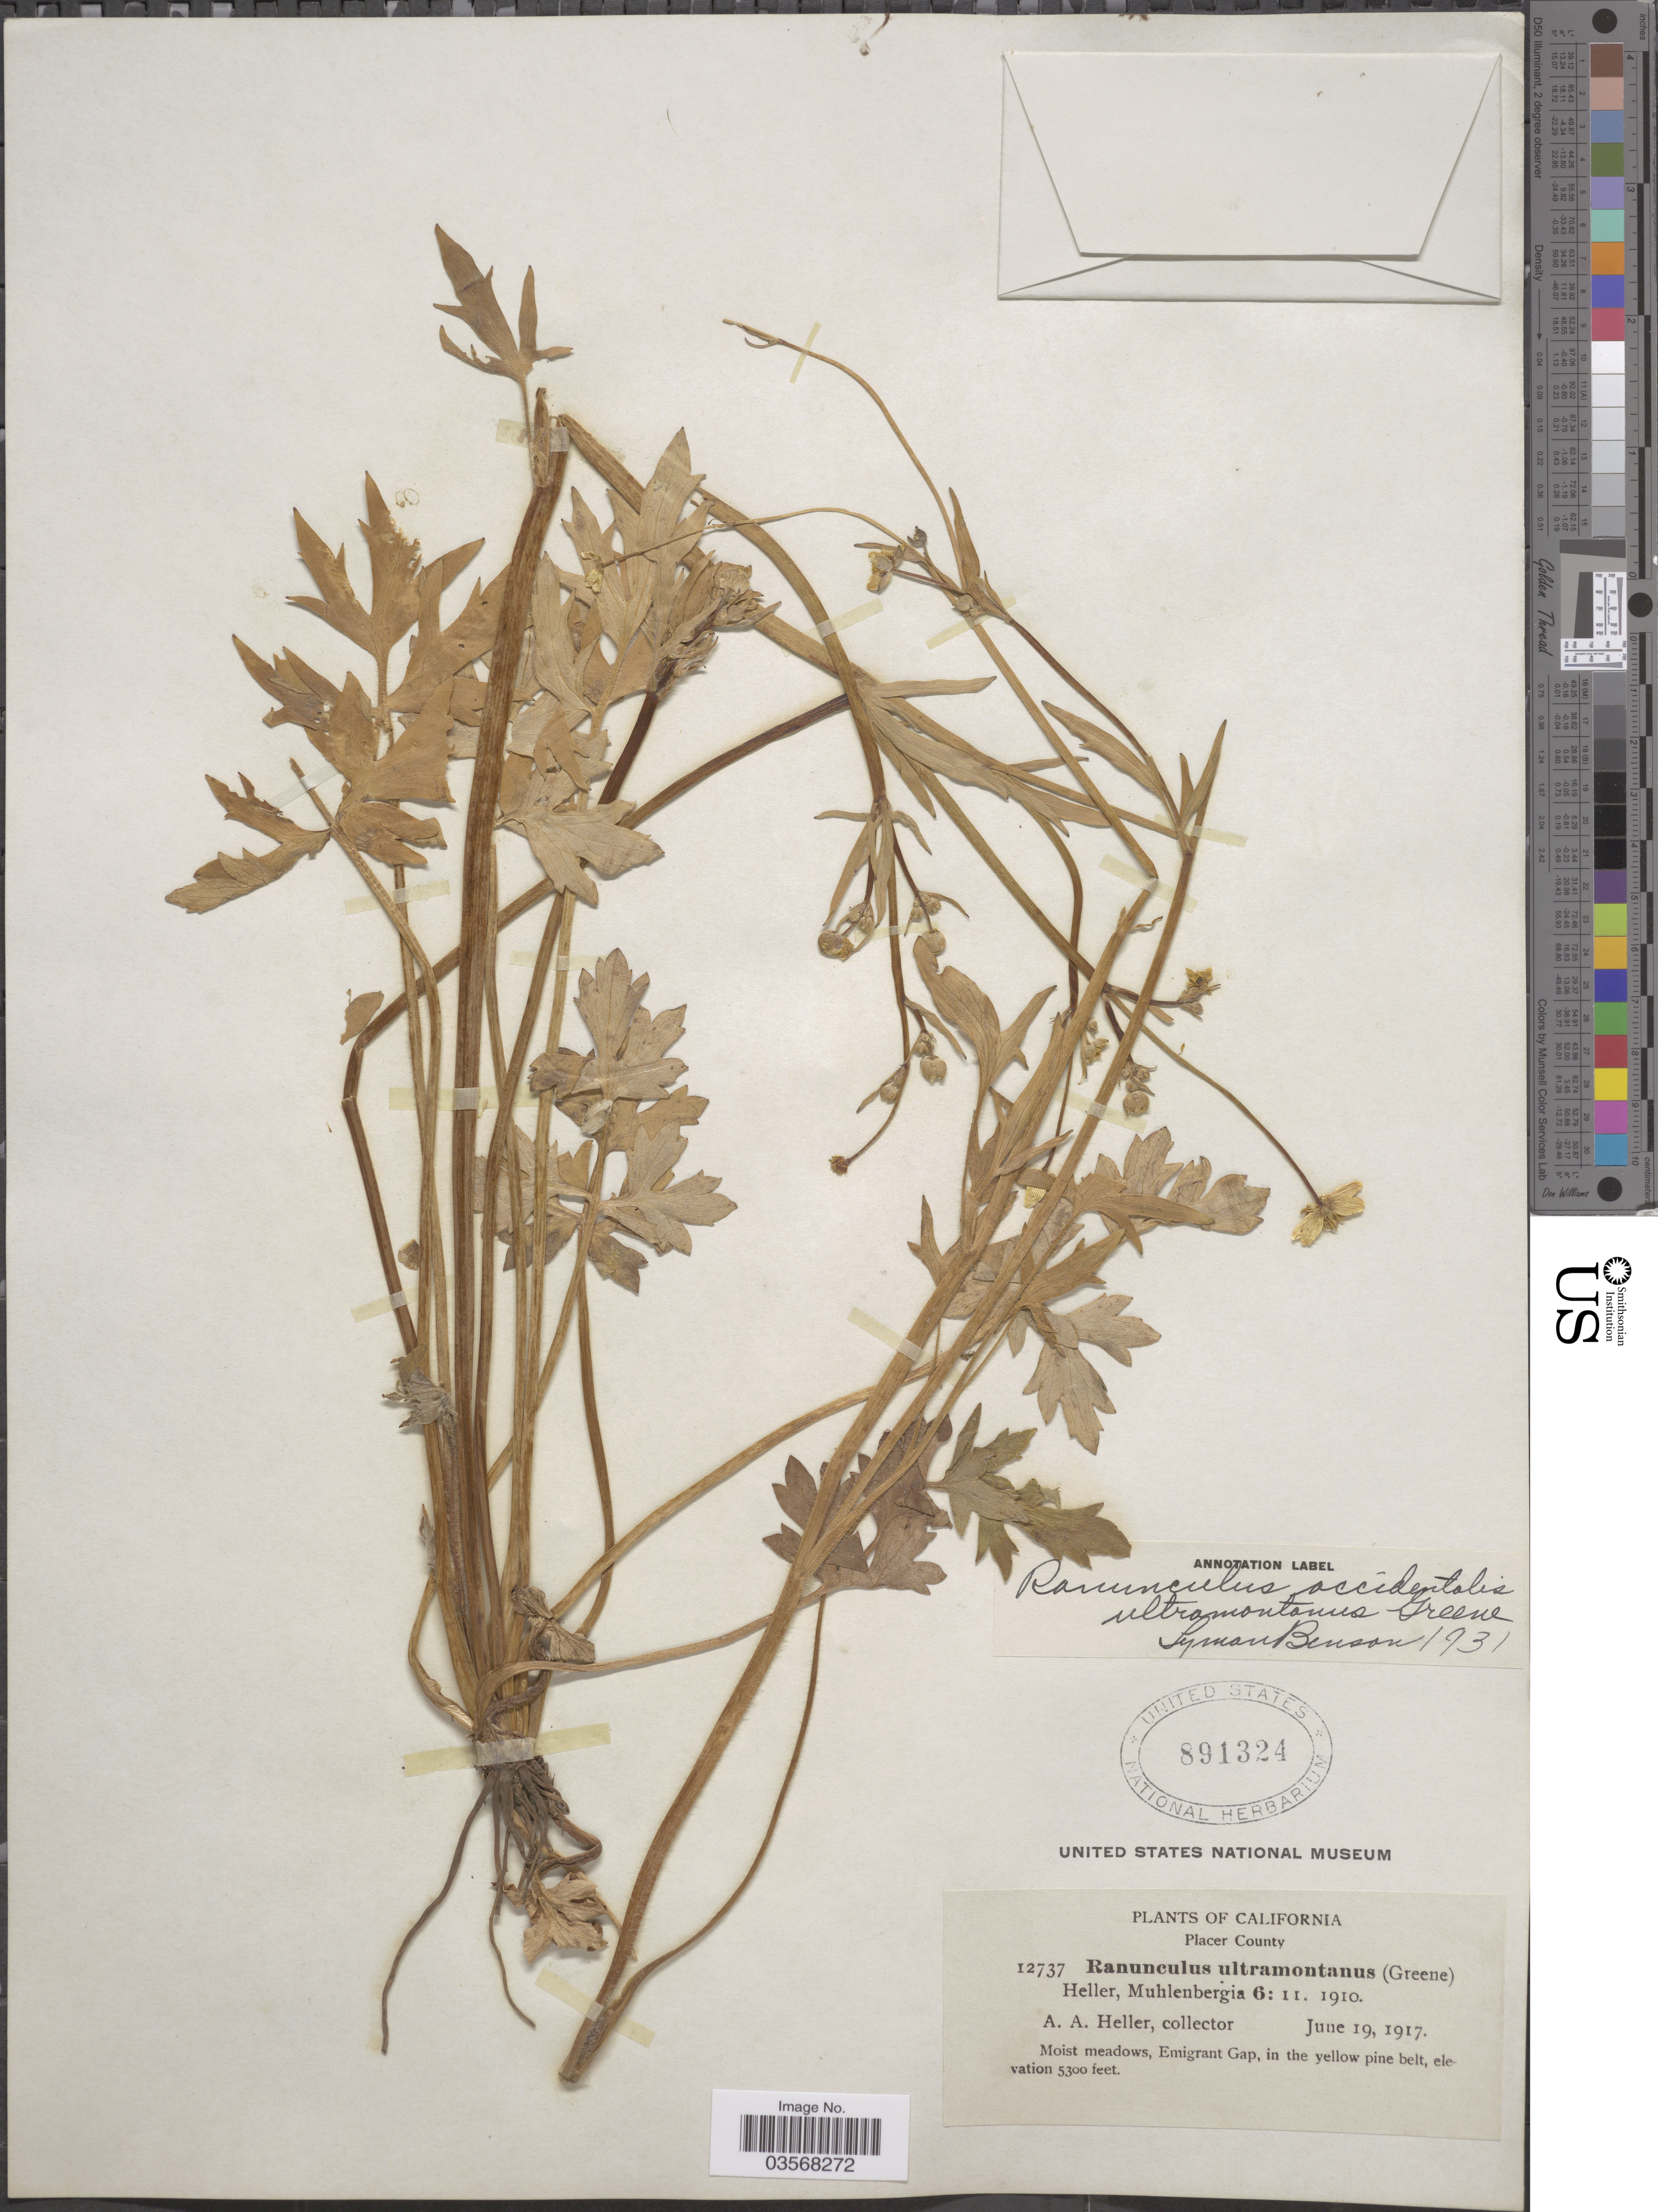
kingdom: Plantae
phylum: Tracheophyta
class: Magnoliopsida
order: Ranunculales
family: Ranunculaceae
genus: Ranunculus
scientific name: Ranunculus occidentalis var. ultramontanus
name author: Nutt.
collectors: A. A. Heller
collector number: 12737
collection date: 1917-06-19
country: United States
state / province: California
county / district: Placer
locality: Placer County. Emigrant Gap.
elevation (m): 1615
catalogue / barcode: US 891324